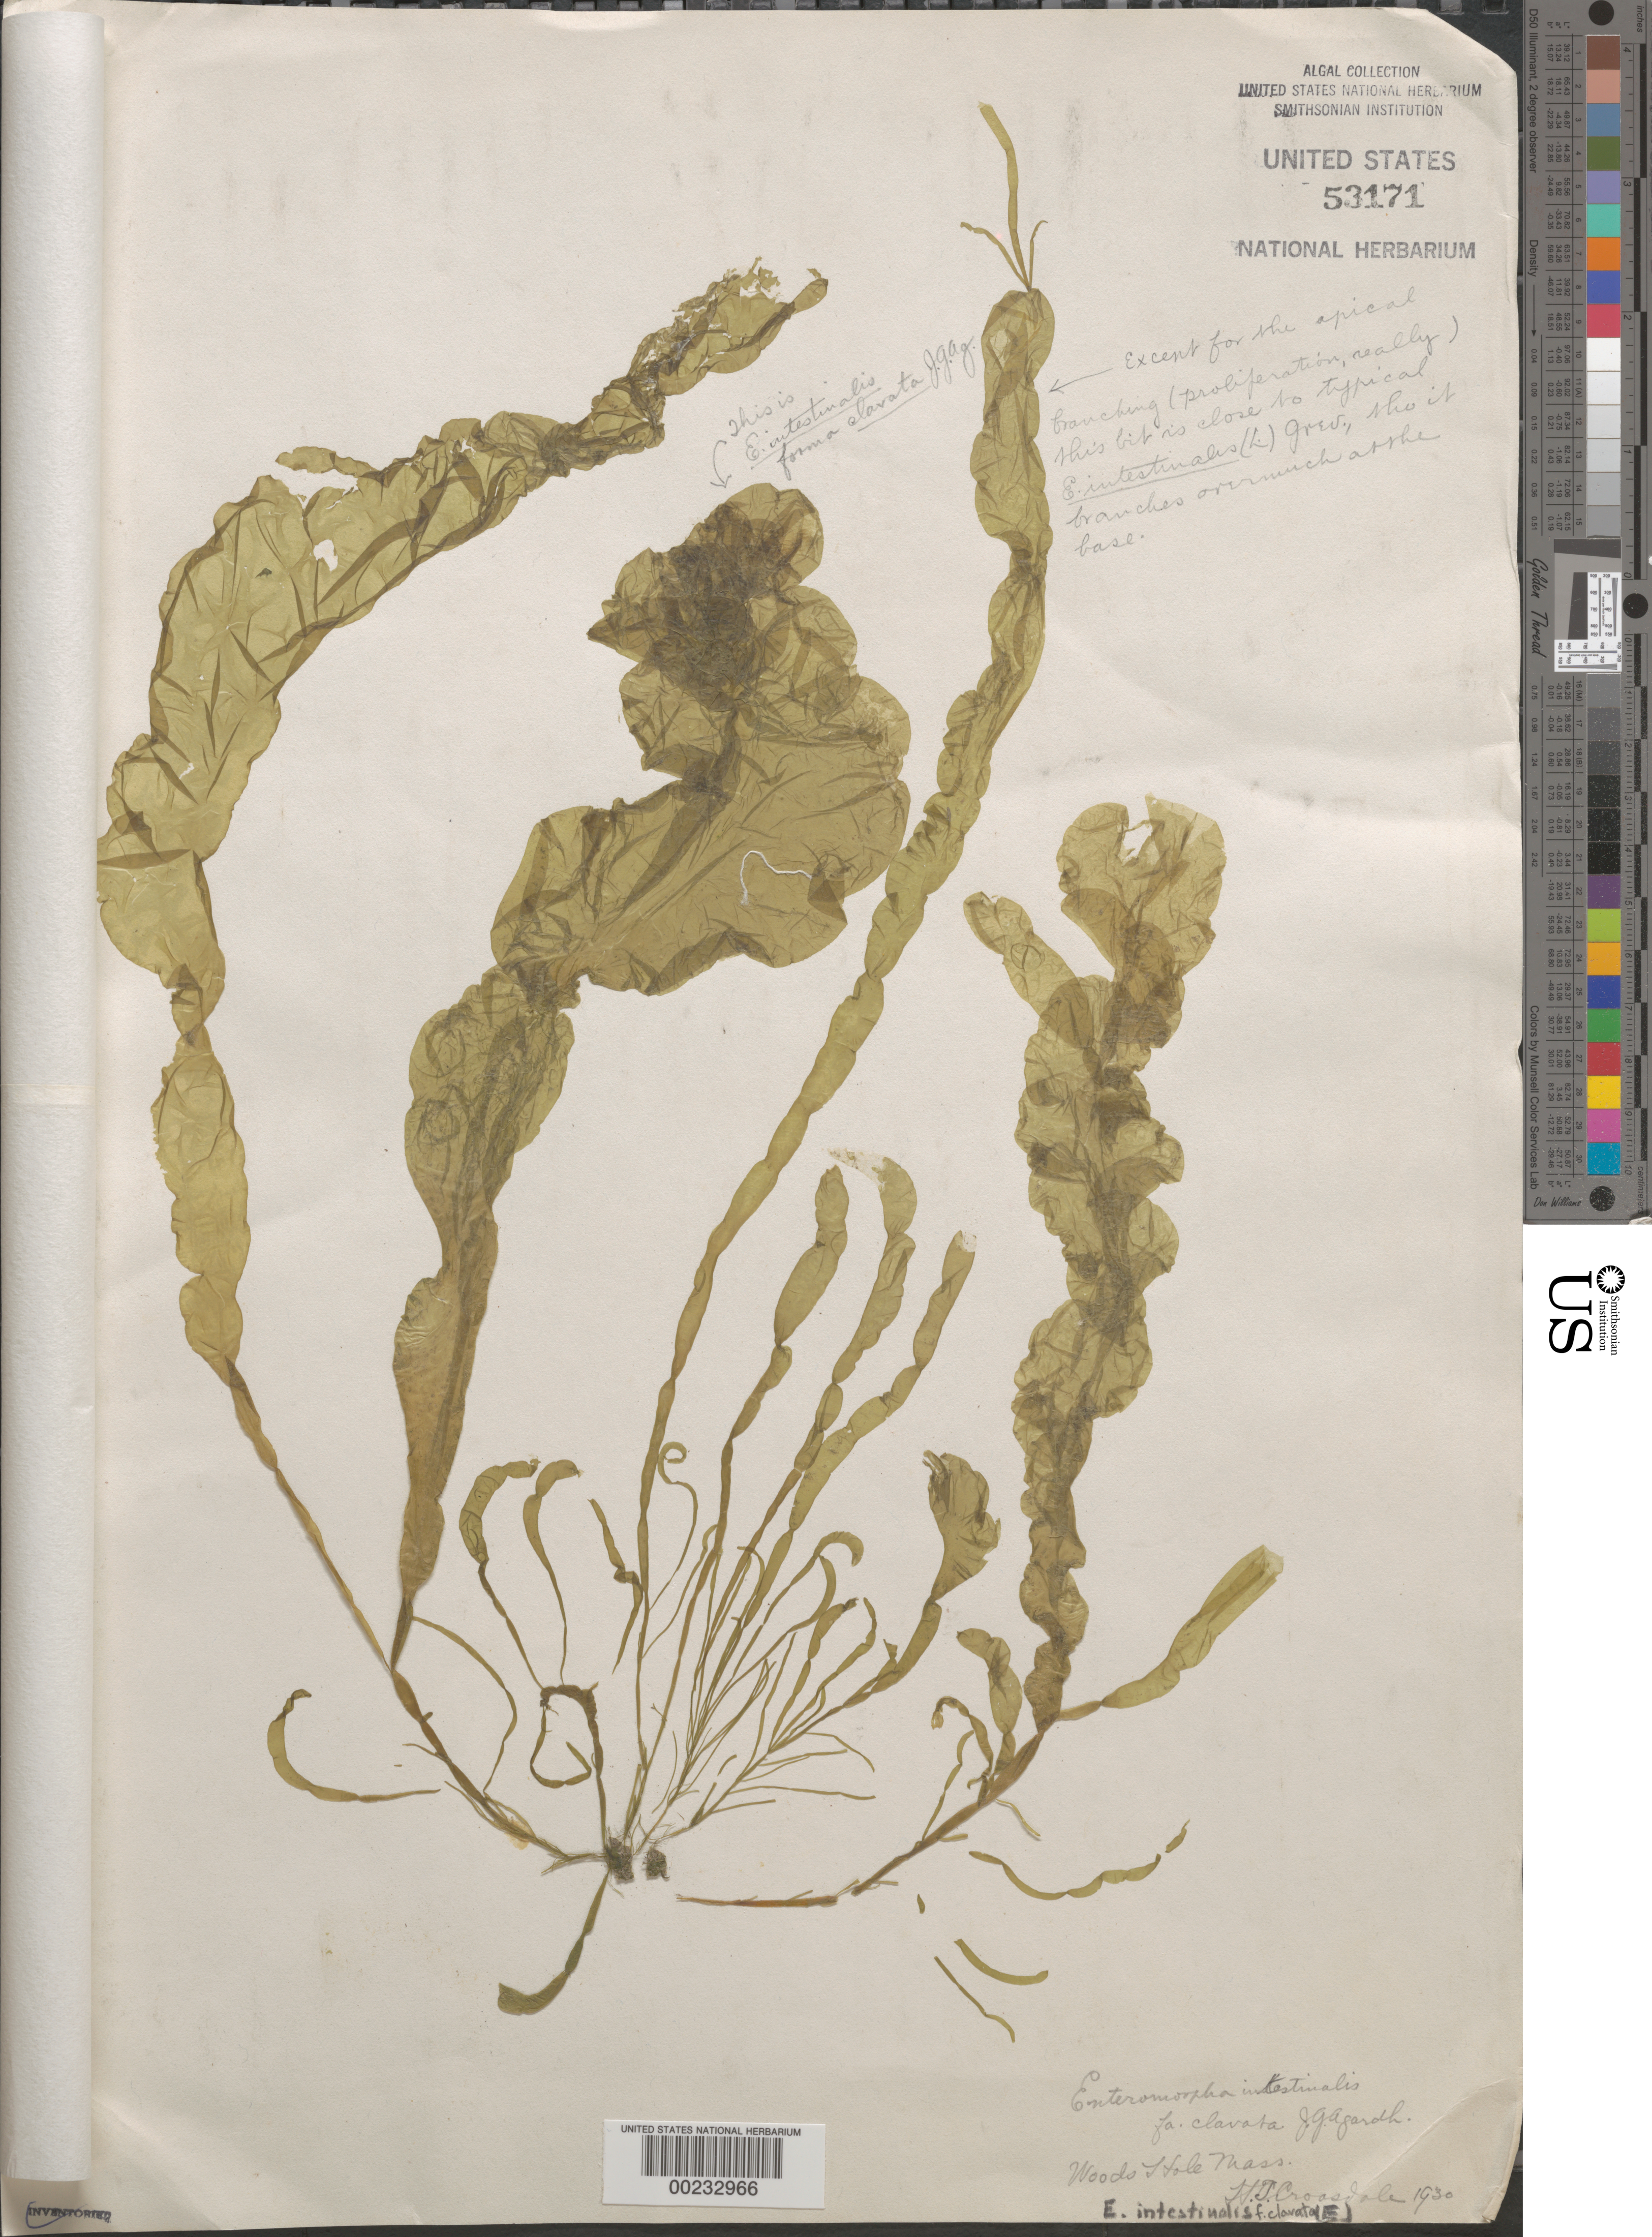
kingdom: Plantae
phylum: Chlorophyta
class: Ulvophyceae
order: Ulvales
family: Ulvaceae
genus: Ulva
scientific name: Ulva intestinalis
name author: L.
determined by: Algae name updating Project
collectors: H. T. Croasdale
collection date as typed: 1930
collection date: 1930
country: United States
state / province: Massachusetts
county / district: Barnstable County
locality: Woods Hole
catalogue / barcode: US 53171